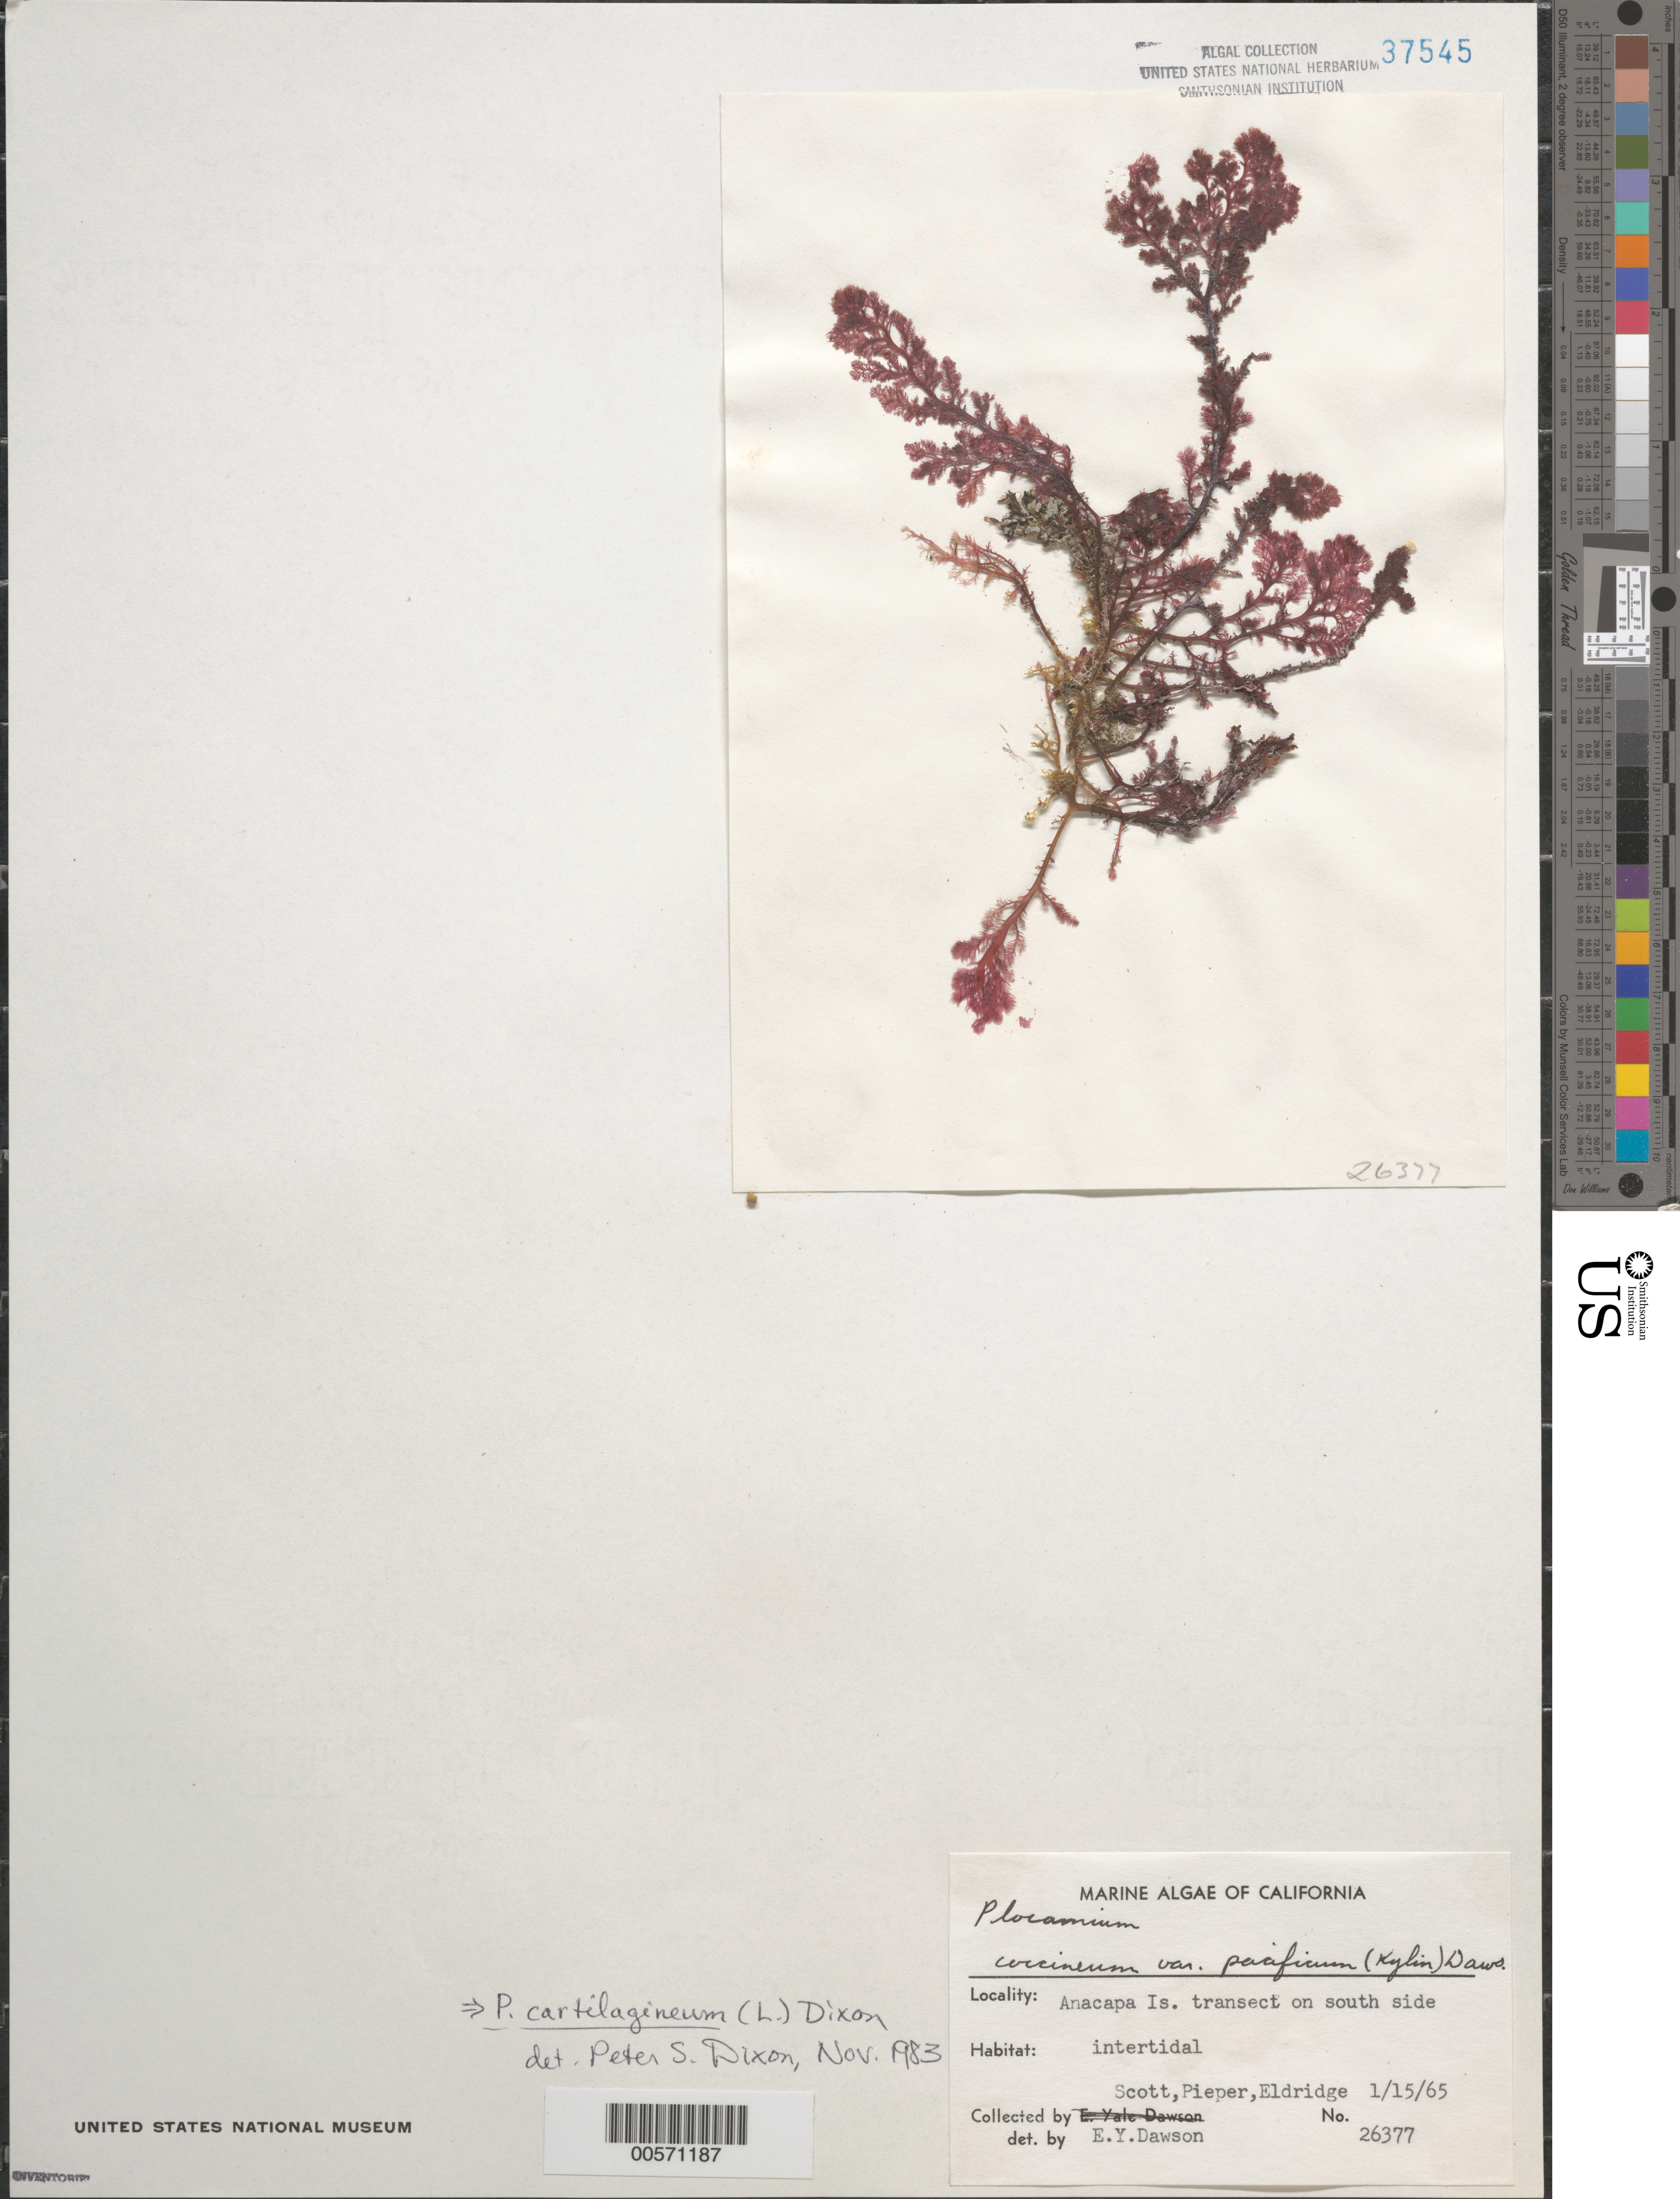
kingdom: Plantae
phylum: Rhodophyta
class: Florideophyceae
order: Plocamiales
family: Plocamiaceae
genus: Plocamium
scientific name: Plocamium cartilagineum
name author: (L.) P.S. Dixon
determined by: Dixon, P. S.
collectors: J. Scott, D. Pieper & -. Eldridge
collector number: EYD 26377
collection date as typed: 15 Jan 1965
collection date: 1965-01-15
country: United States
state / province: California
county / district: Ventura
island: Anacapa Island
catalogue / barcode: US 37545